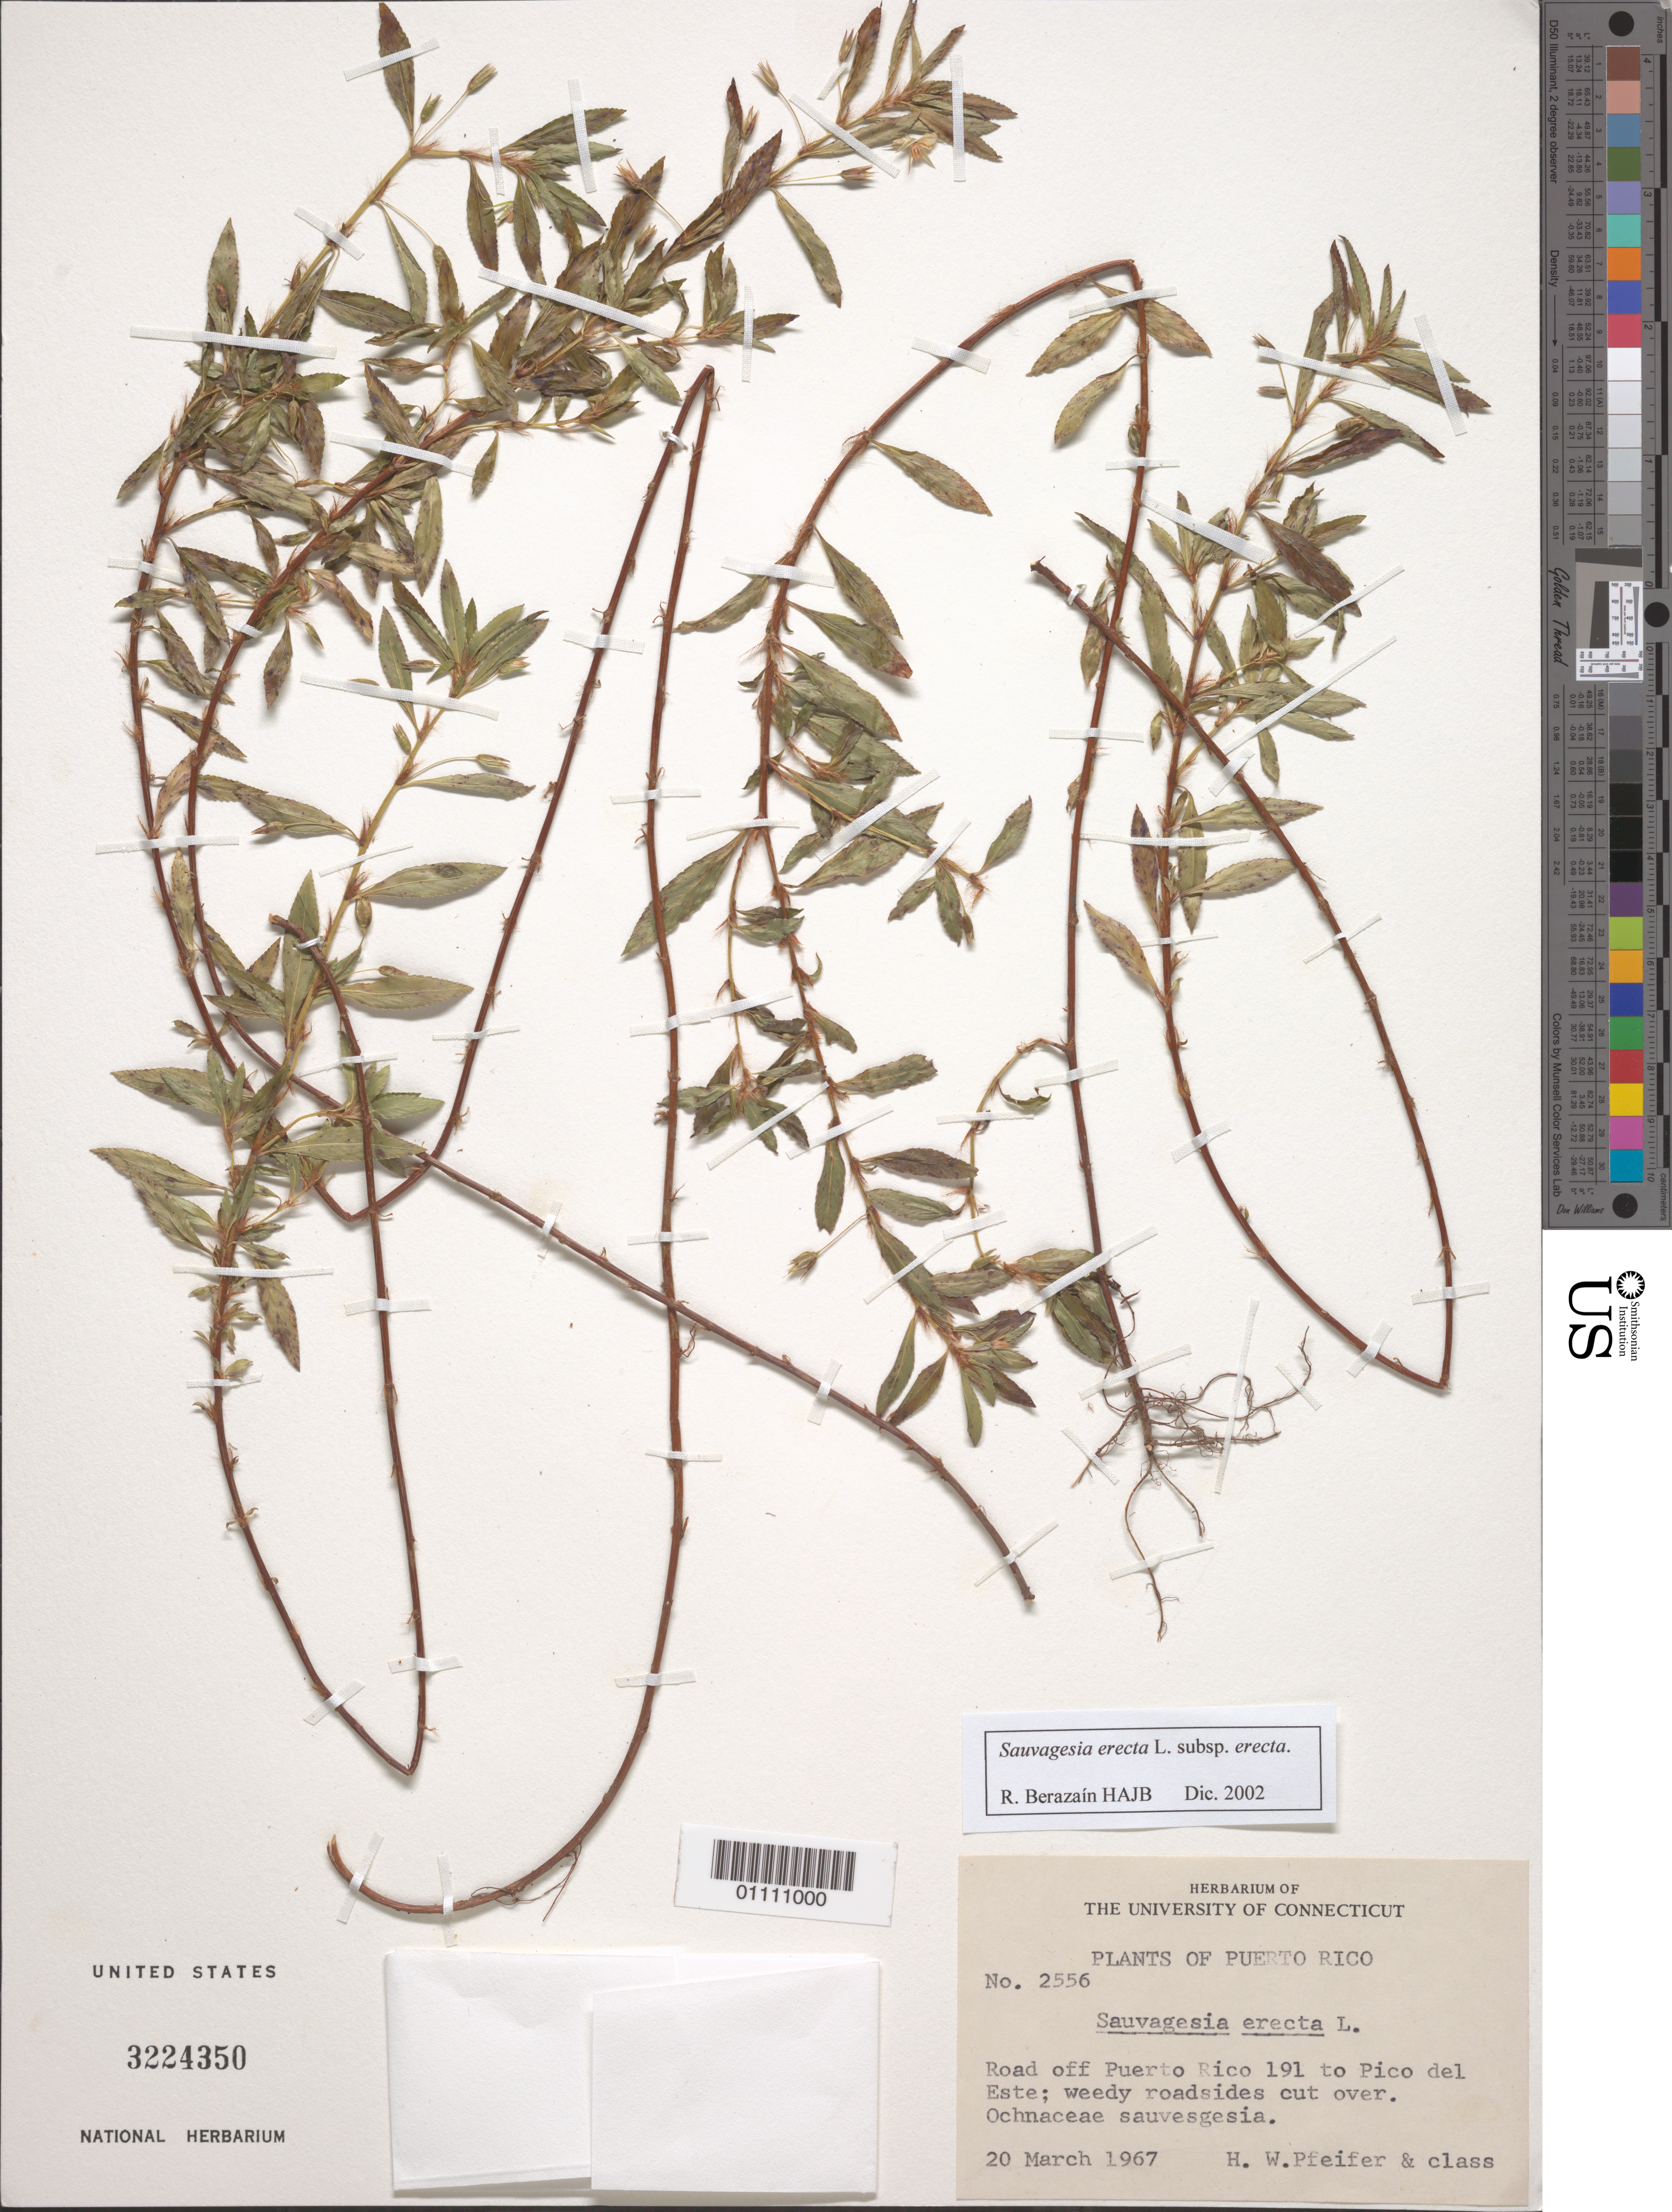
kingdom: Plantae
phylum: Tracheophyta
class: Magnoliopsida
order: Malpighiales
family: Ochnaceae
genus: Sauvagesia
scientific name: Sauvagesia erecta subsp. erecta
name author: L.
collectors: H. W. Pfeifer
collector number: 2556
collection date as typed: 20 Mar 1967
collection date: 1967-03-20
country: Puerto Rico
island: Puerto Rico I.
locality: Road off Puerto Rico 191 to Pico Del Este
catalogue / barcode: US 3224350